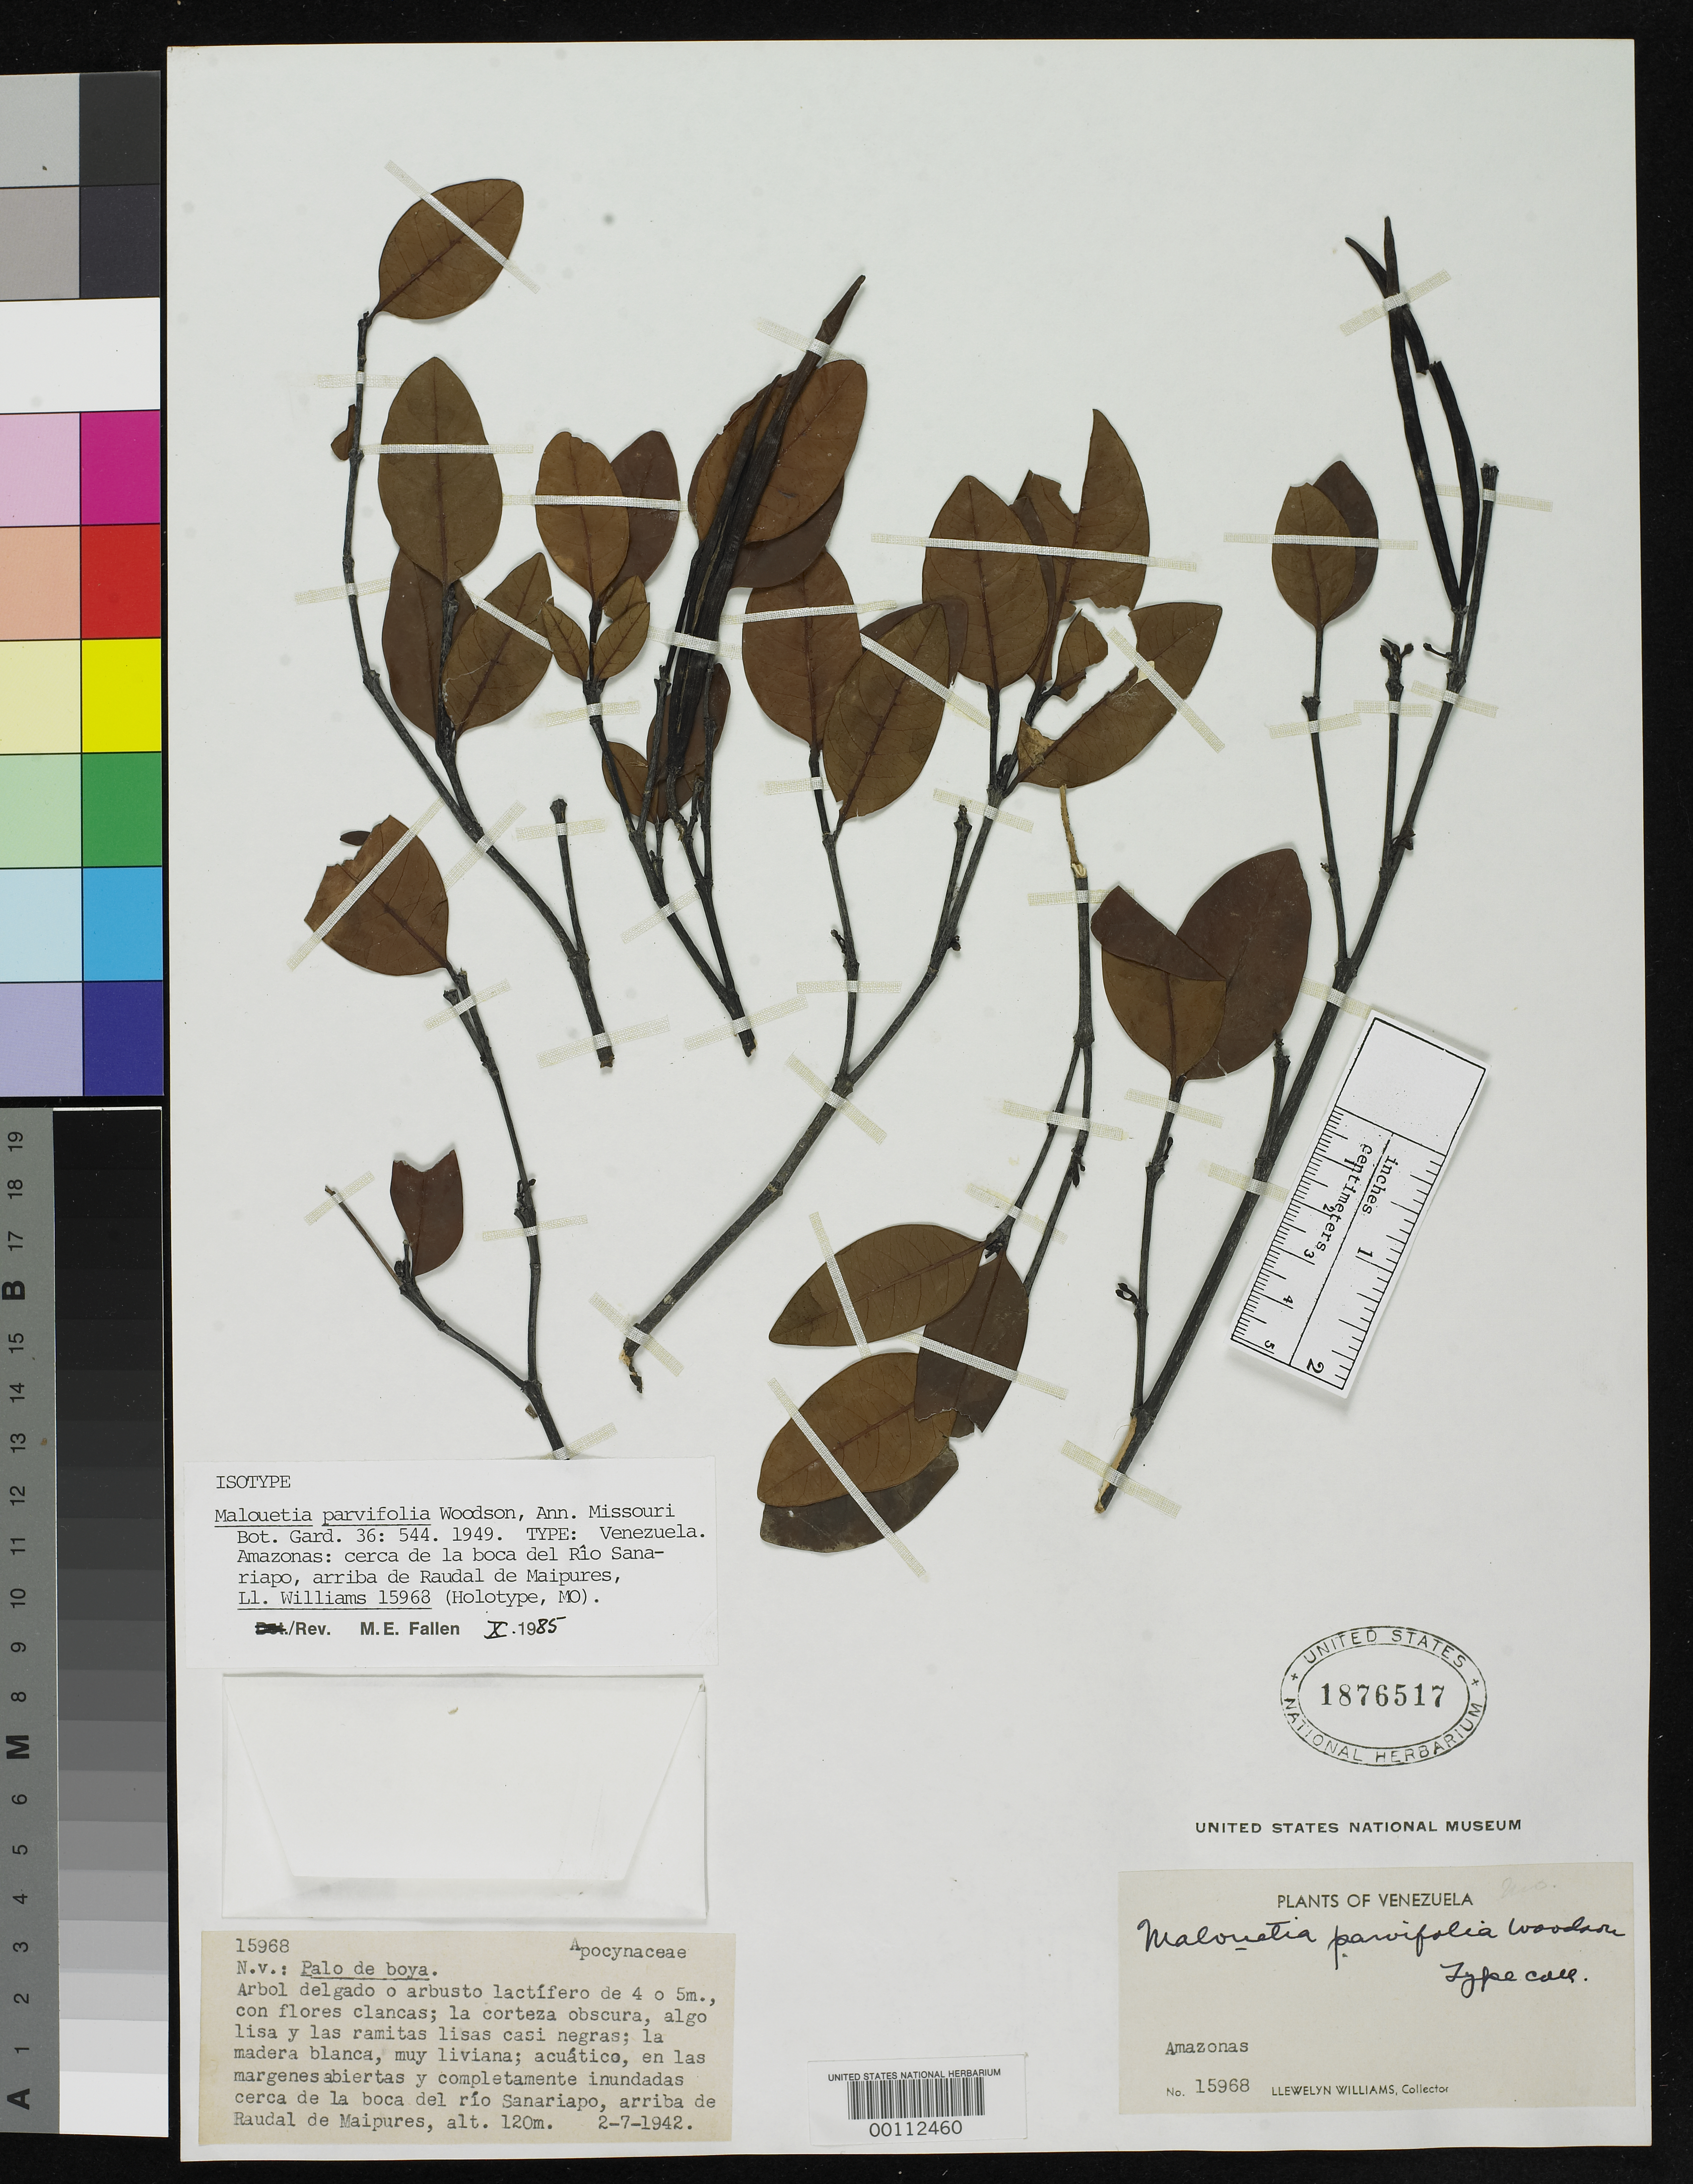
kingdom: Plantae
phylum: Tracheophyta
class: Magnoliopsida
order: Gentianales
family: Apocynaceae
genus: Malouetia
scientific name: Malouetia parvifolia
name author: Woodson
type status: Isotype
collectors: Ll. Williams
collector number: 15968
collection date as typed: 02 Jul 1942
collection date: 1942-07-02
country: Venezuela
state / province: Amazonas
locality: Rio Sanariapo, Raudal Demaipures.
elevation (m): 120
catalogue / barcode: US 1876517